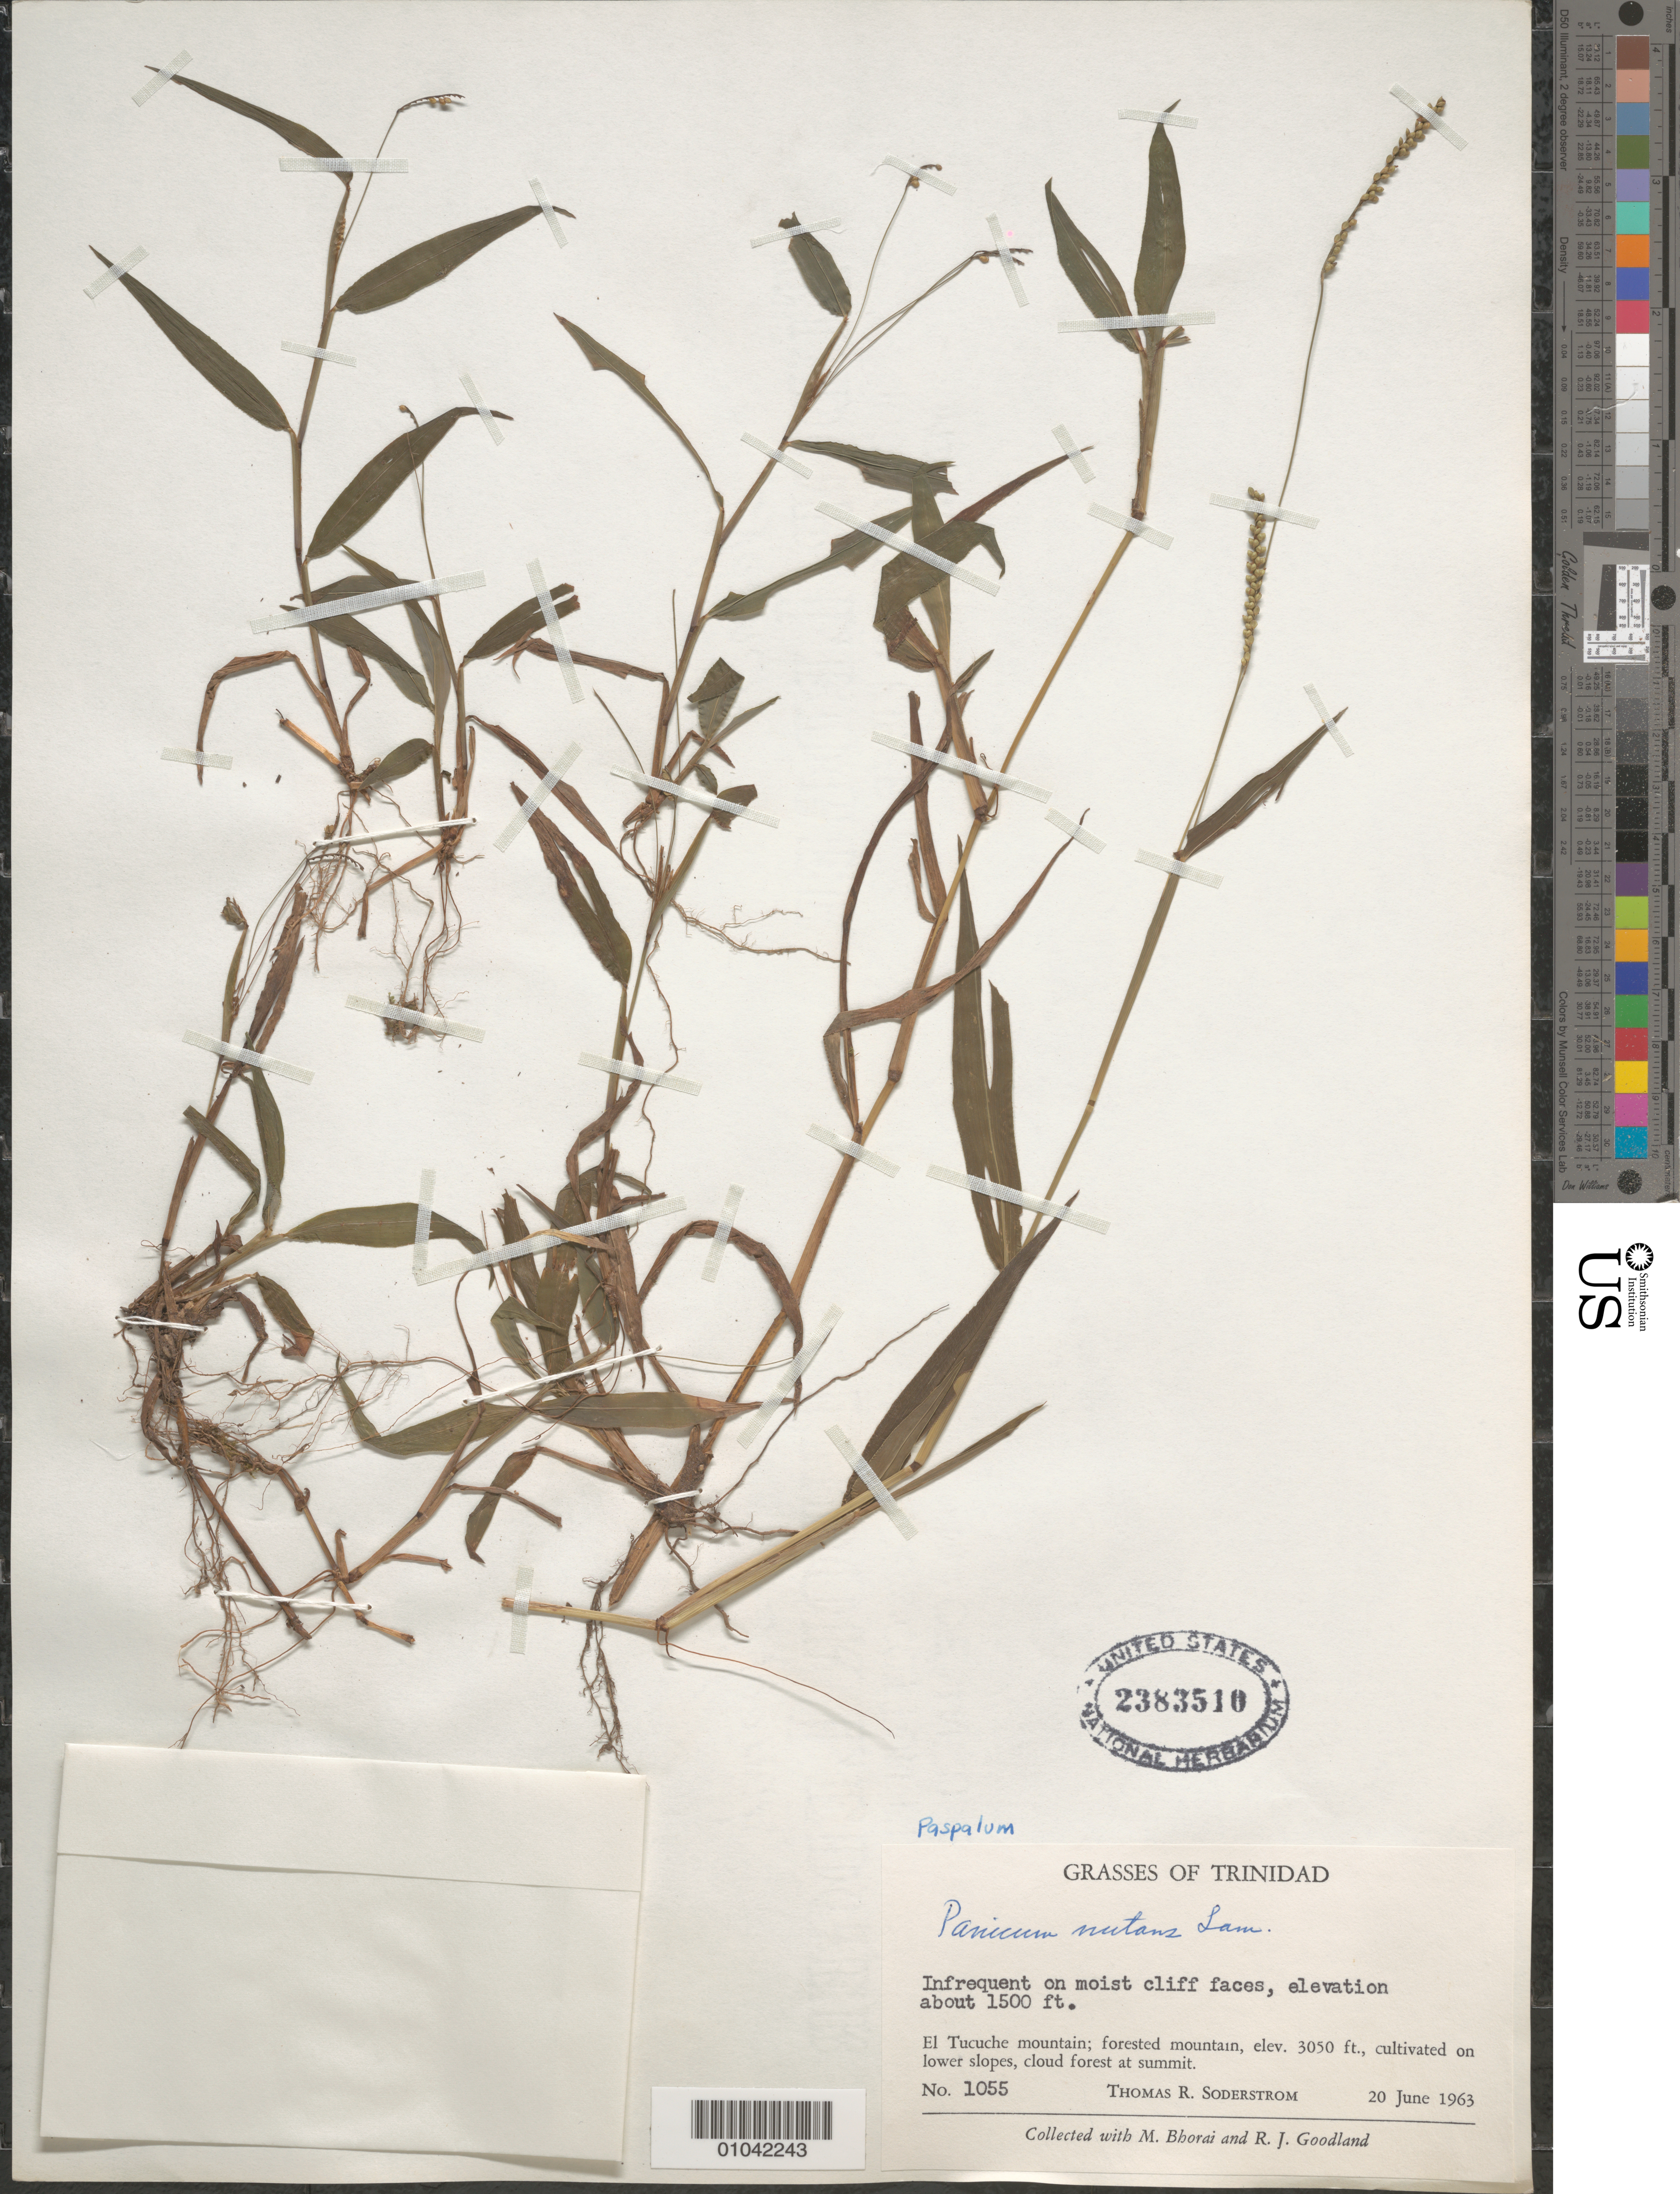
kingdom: Plantae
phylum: Tracheophyta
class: Liliopsida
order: Poales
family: Poaceae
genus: Paspalum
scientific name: Paspalum nutans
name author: Lam.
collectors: T. R. Soderstrom, M. Bhorai & R. Goodland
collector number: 1055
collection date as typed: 20 Jun 1963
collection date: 1963-06-20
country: Trinidad and Tobago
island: Trinidad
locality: El Tucuche mountain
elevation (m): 457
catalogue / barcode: US 2383510